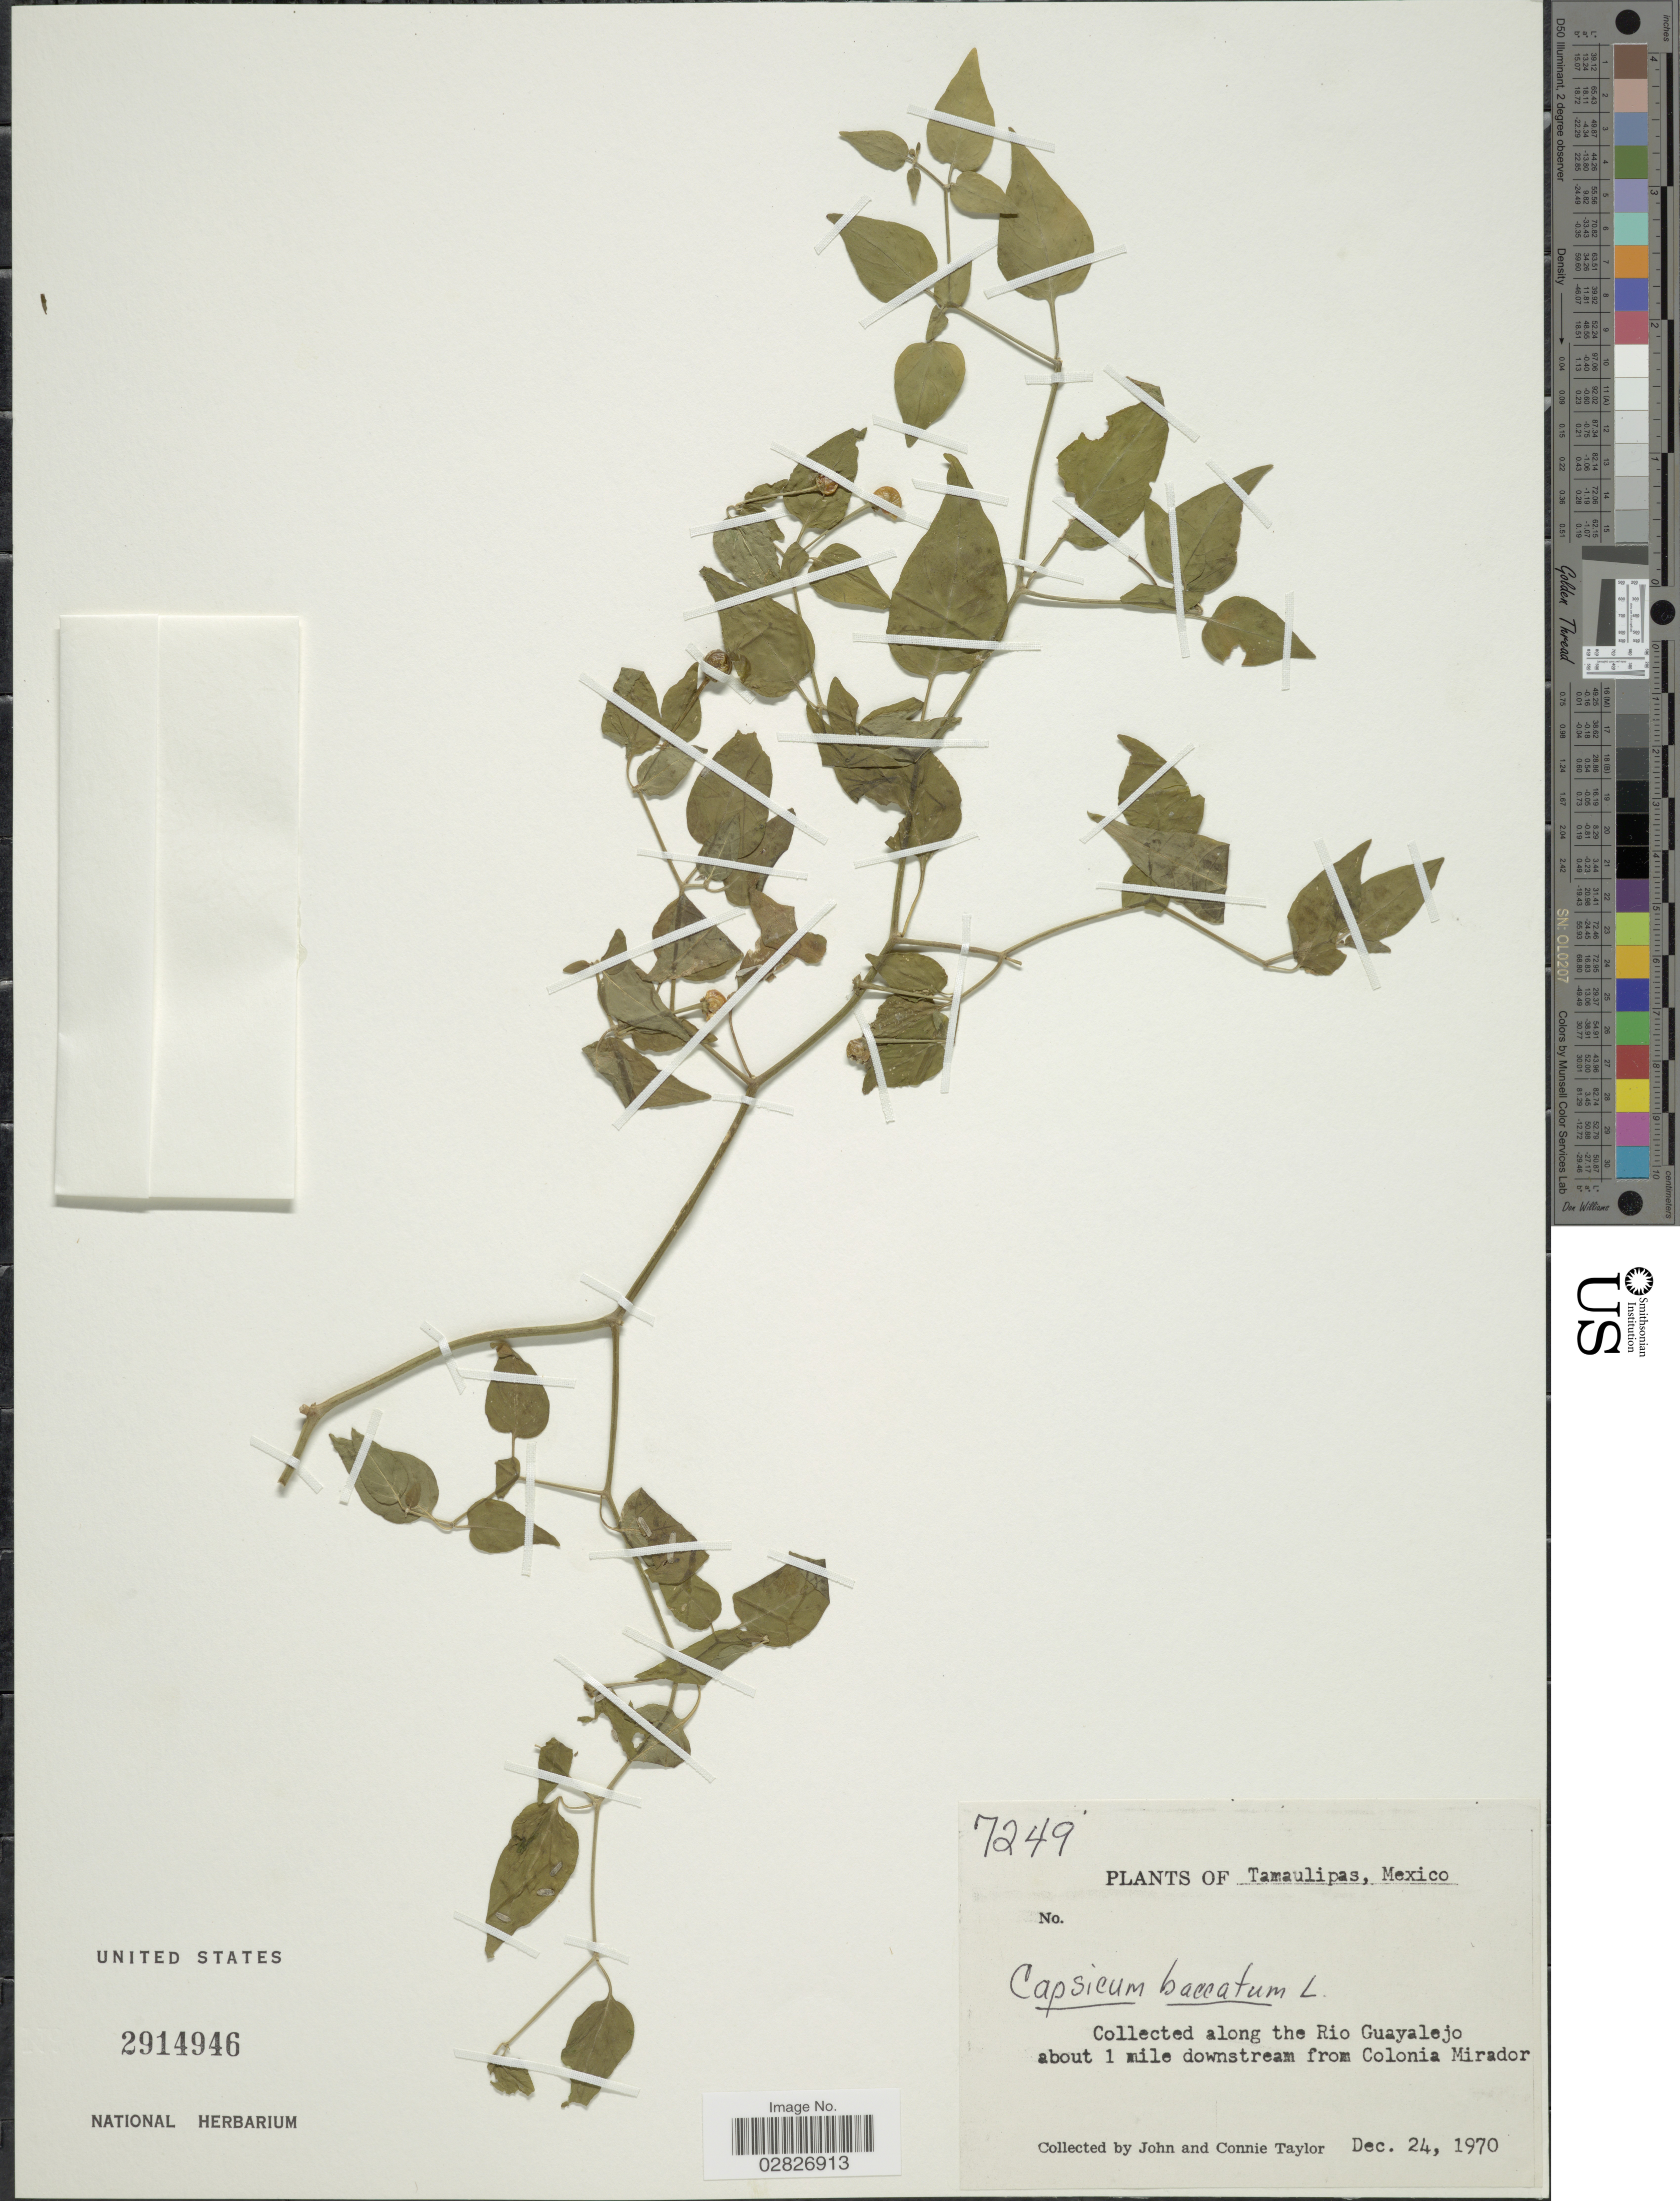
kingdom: Plantae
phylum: Tracheophyta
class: Magnoliopsida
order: Solanales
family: Solanaceae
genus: Capsicum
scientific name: Capsicum baccatum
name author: L.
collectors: J. Taylor & C. Taylor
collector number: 7249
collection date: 1970-12-24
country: Mexico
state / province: Tamaulipas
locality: Along the Rio Guayalejo about 1 mile downstream from Colonia Mirador.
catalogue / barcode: US 2914946